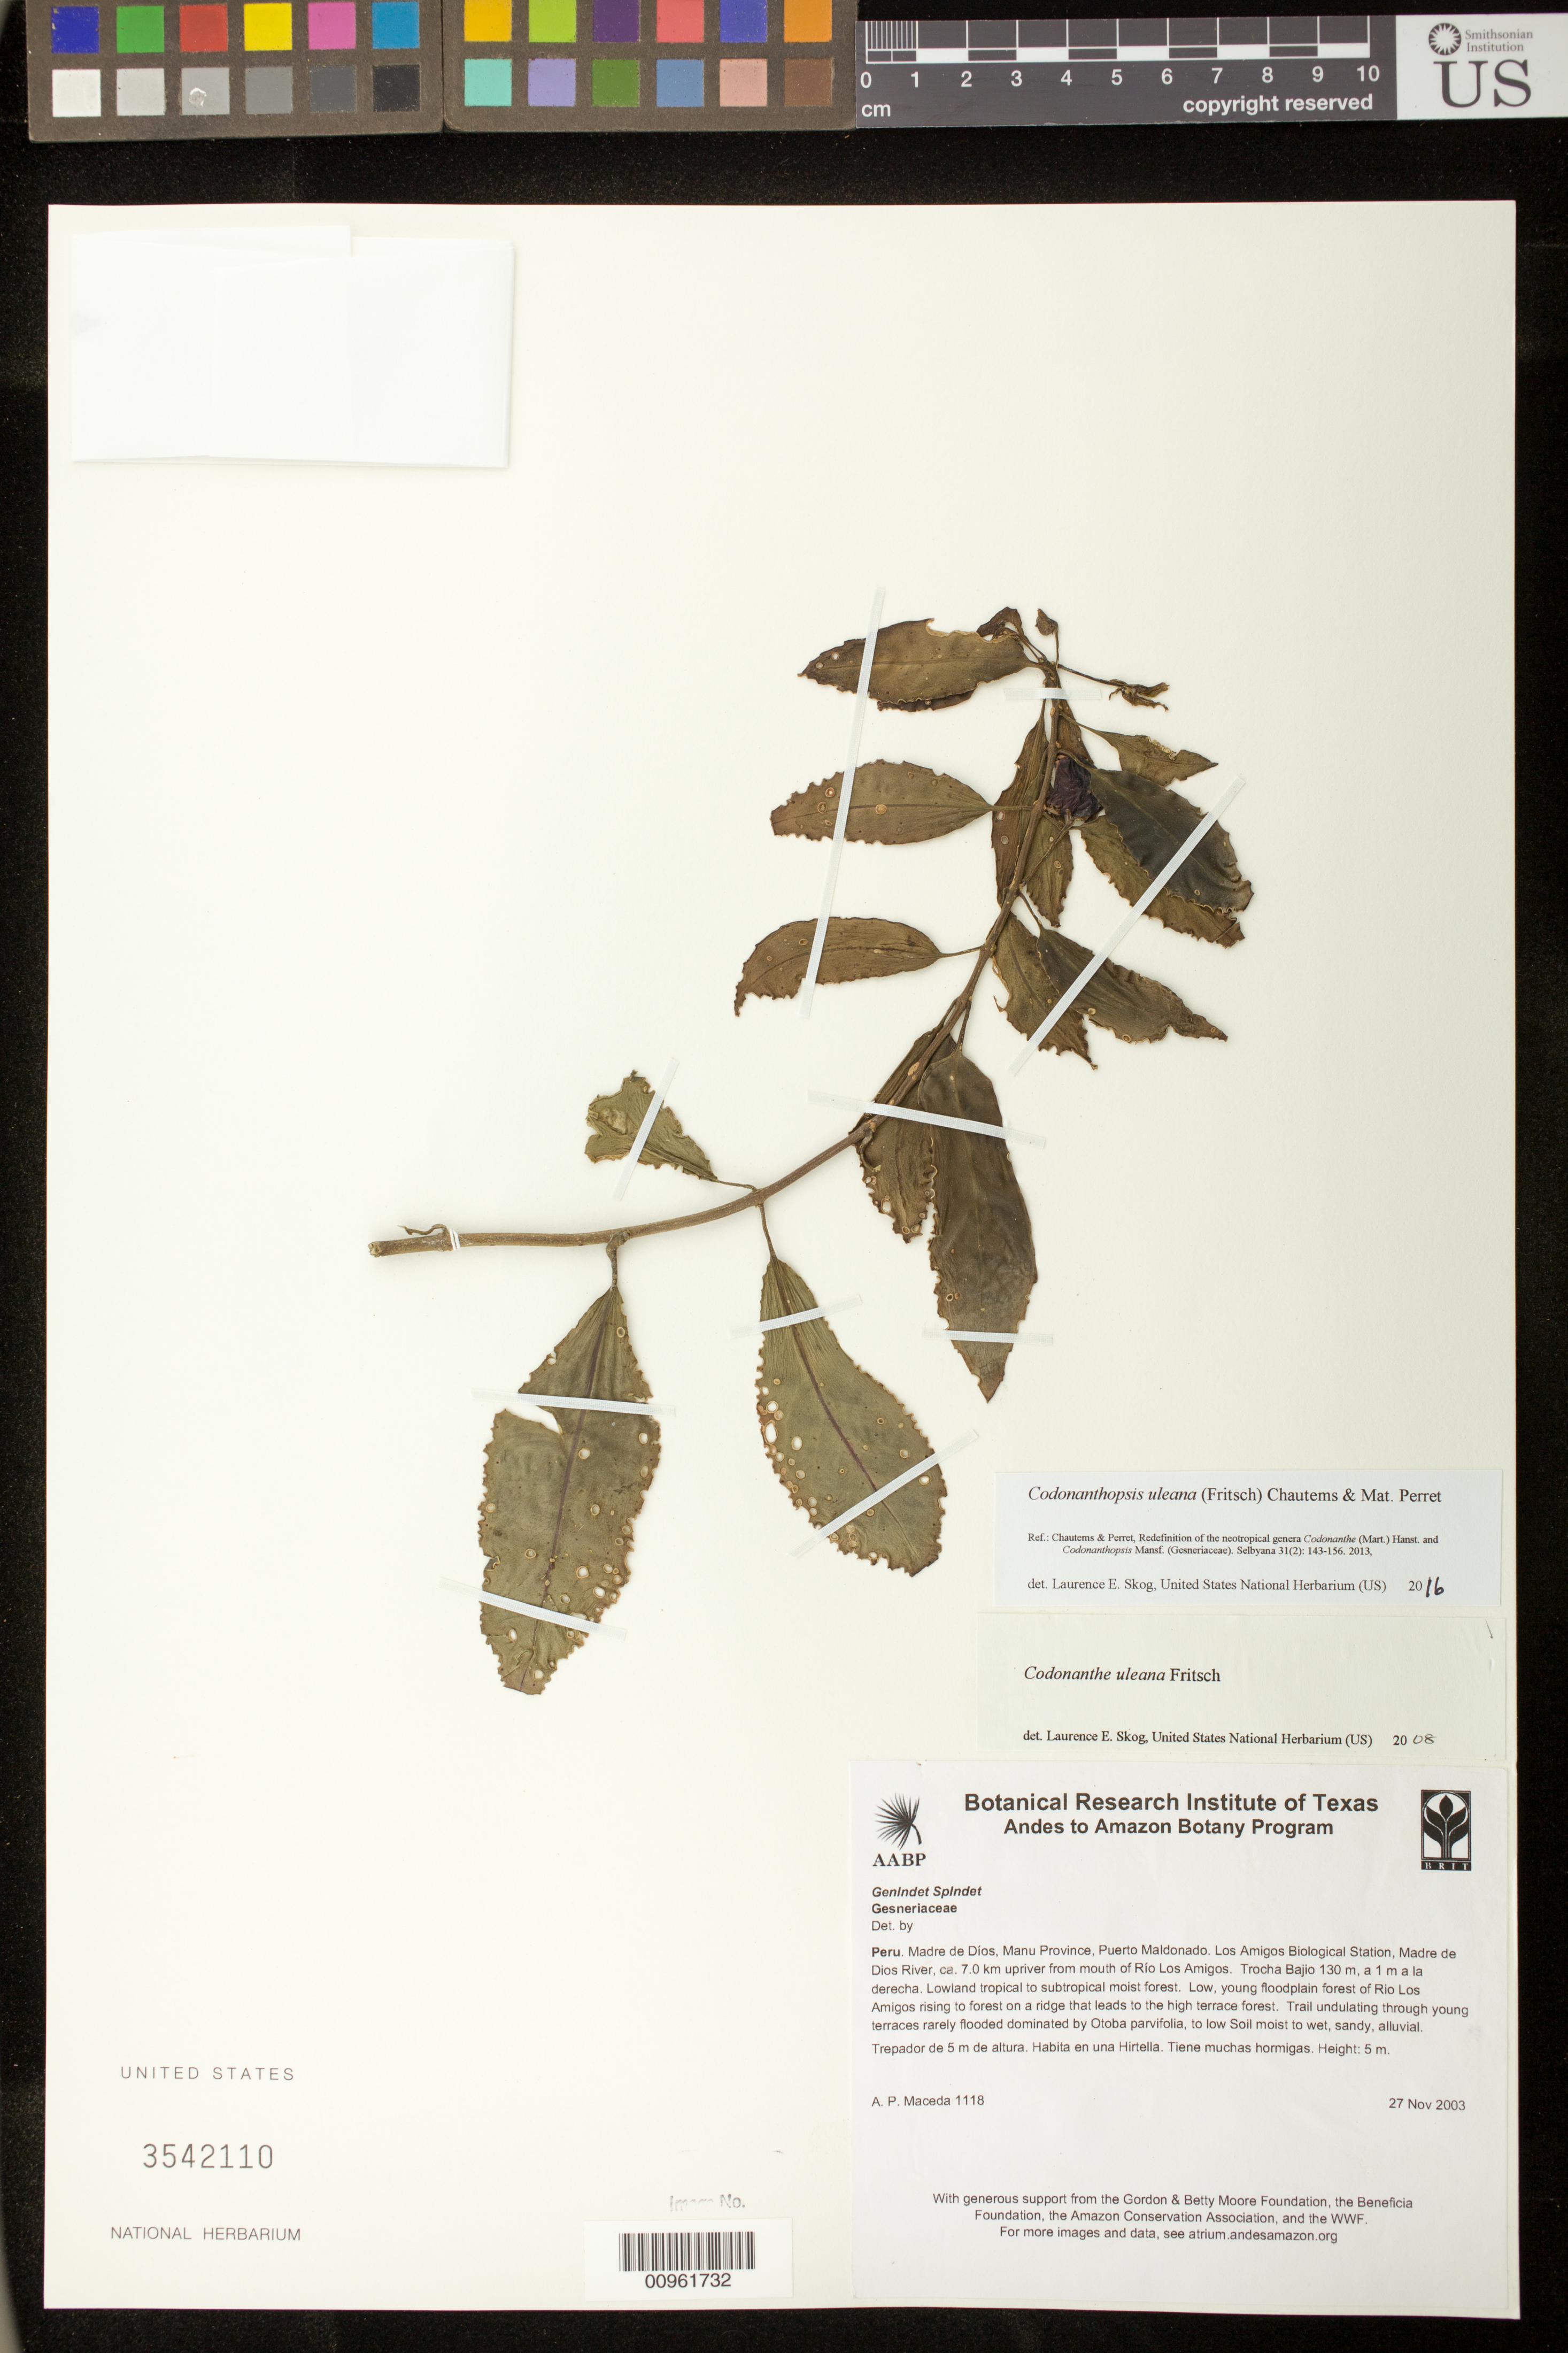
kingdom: Plantae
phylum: Tracheophyta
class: Magnoliopsida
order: Lamiales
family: Gesneriaceae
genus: Codonanthopsis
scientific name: Codonanthopsis uleana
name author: (Fritsch) Chautems & Mat.Perret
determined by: Skog, Laurence E.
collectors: A. Maceda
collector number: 1118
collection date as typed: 27 Nov 2003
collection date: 2003-11-27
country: Peru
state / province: Madre de Dios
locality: Madre de Dios, Manu Province, Puerto Maldonado. Los Amigos Biological Station, Madre de Dios River, ca. 7.0 km upriver from mouth of Rio Los Amigos. Trocha bajio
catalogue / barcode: US 3542110